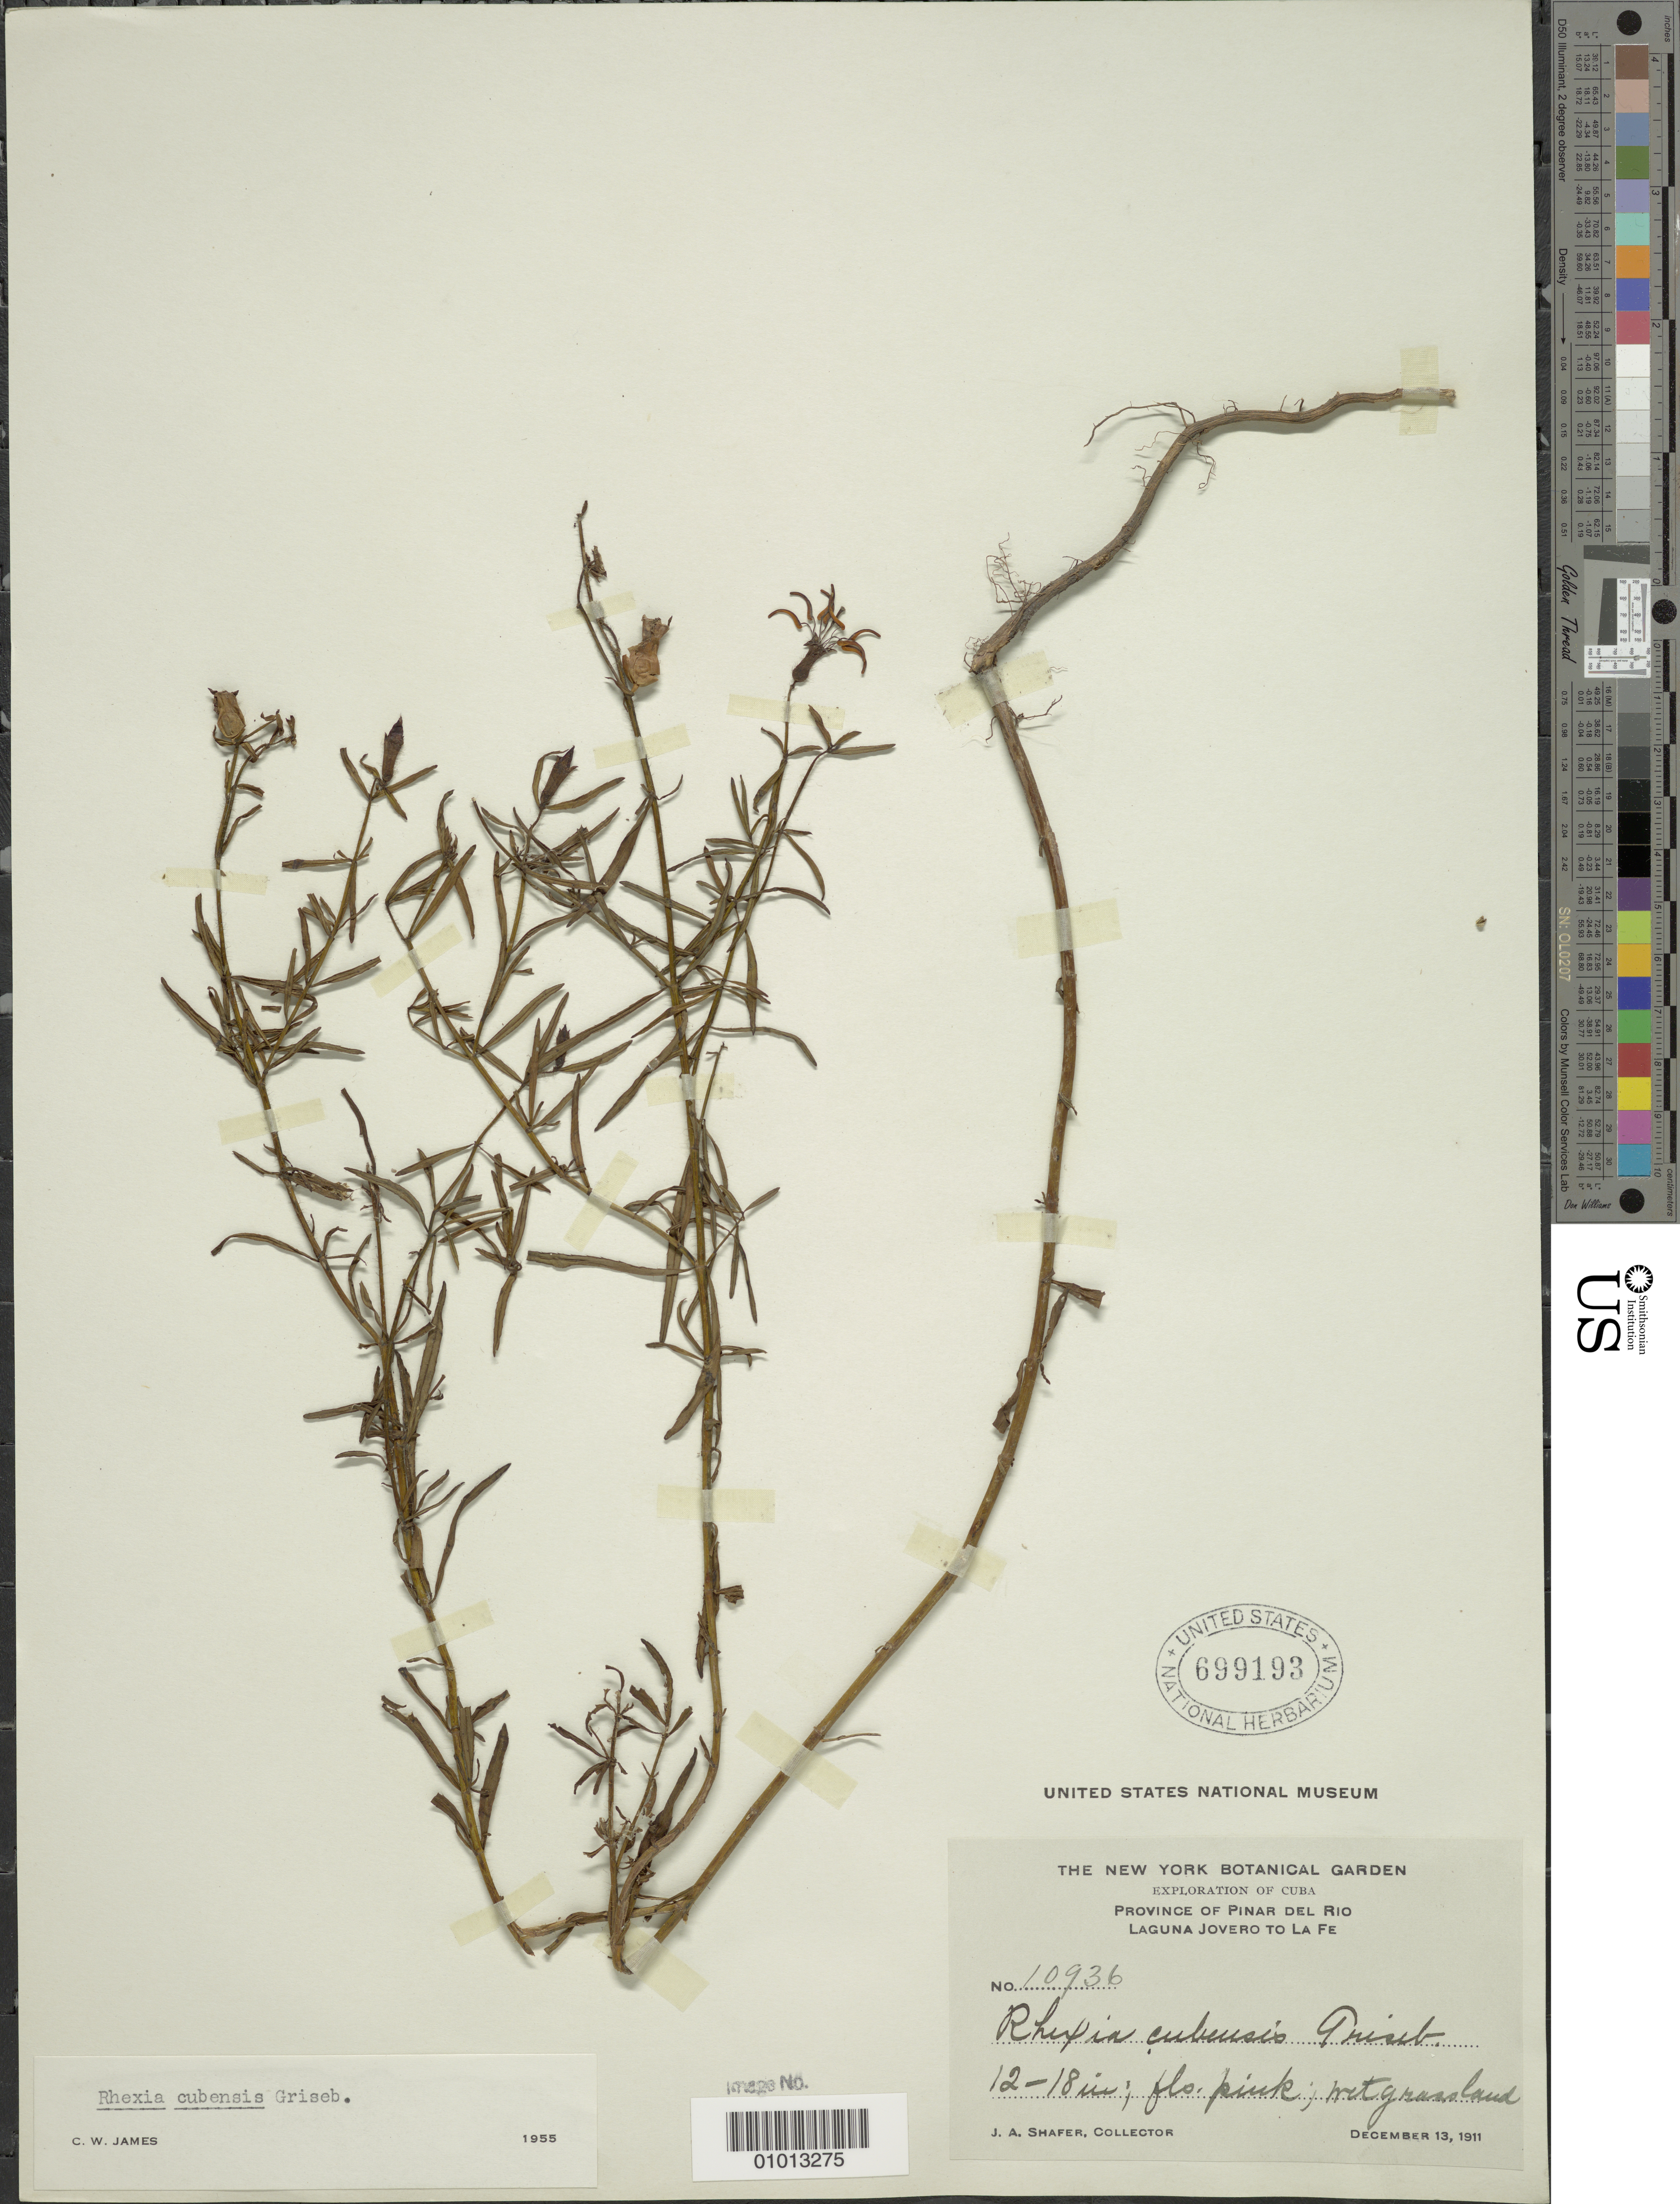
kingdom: Plantae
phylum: Tracheophyta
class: Magnoliopsida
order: Myrtales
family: Melastomataceae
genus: Rhexia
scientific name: Rhexia cubensis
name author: Griseb.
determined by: James, C. W.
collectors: J. A. Shafer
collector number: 10936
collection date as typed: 13 Dec 1911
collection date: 1911-12-13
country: Cuba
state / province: Pinar del Rio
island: Cuba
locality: Laguna Jovero to La Fe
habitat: Wet grassland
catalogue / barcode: US 699193